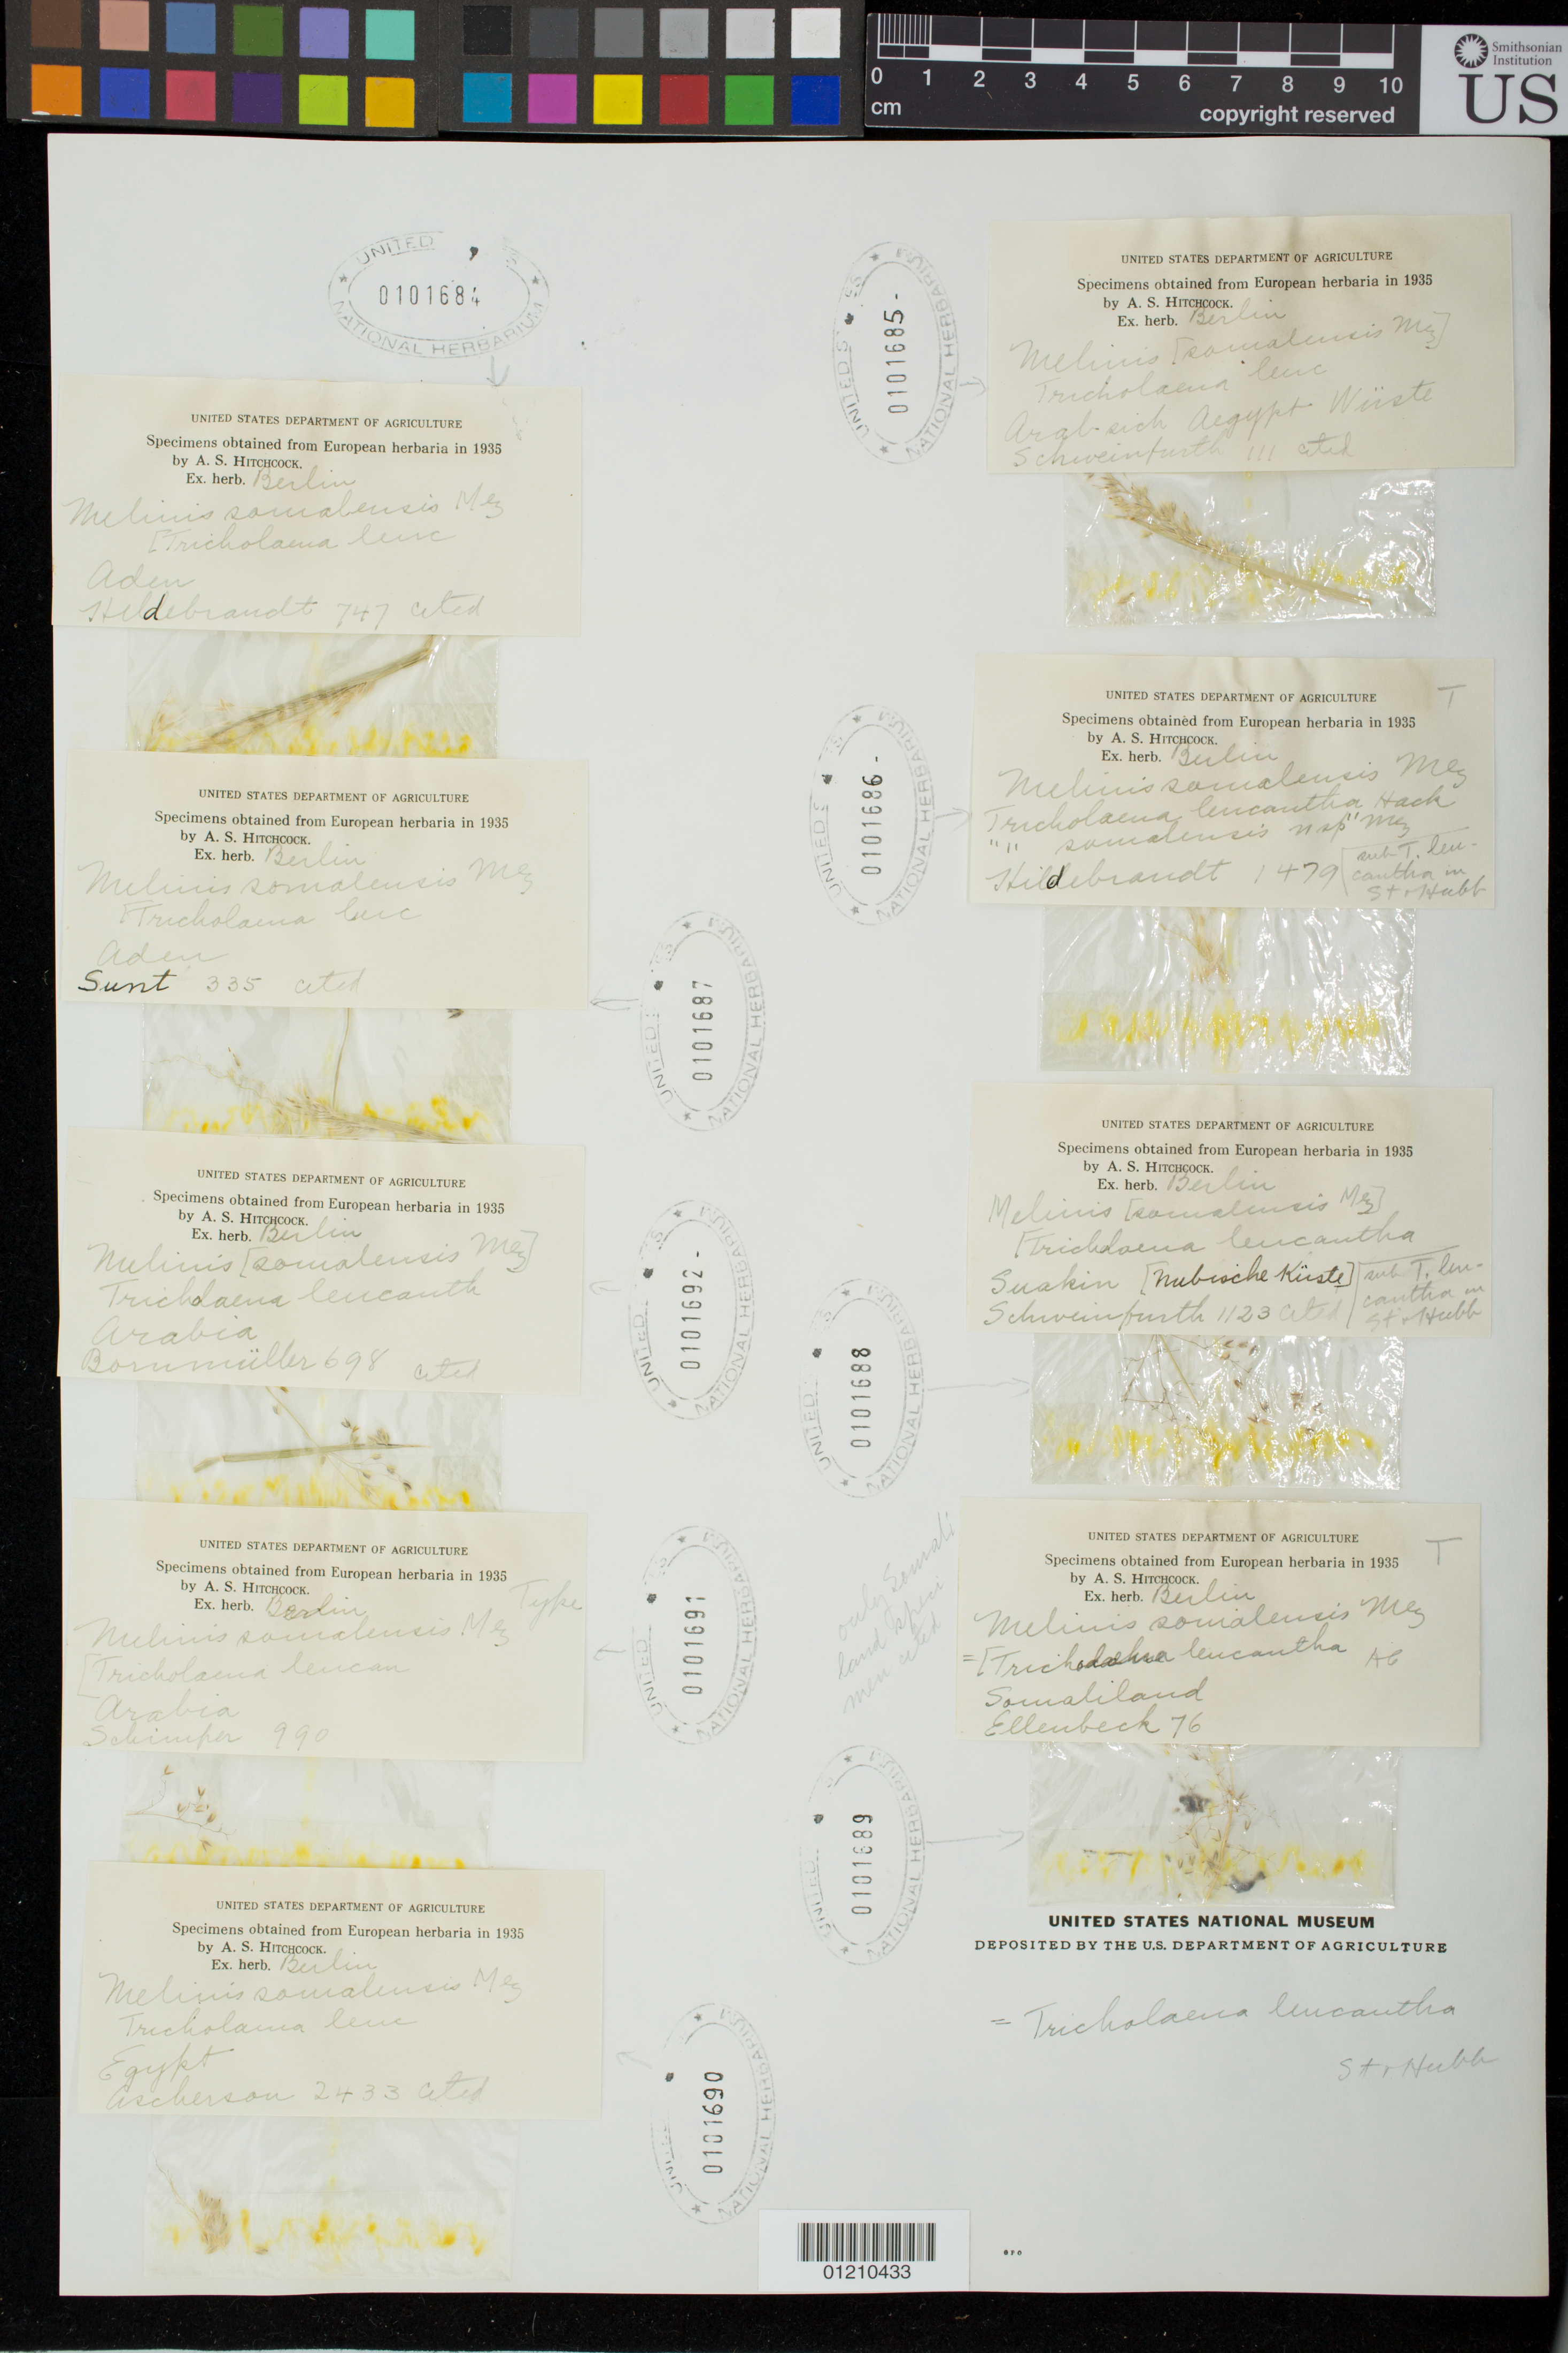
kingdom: Plantae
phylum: Tracheophyta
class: Liliopsida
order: Poales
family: Poaceae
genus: Melinis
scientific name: Melinis somalensis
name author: Mez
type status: Syntype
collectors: P. Ascherson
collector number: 2433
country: Egypt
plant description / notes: Fragmentary material of type specimen ex herb.Berlin.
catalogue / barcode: US 101690